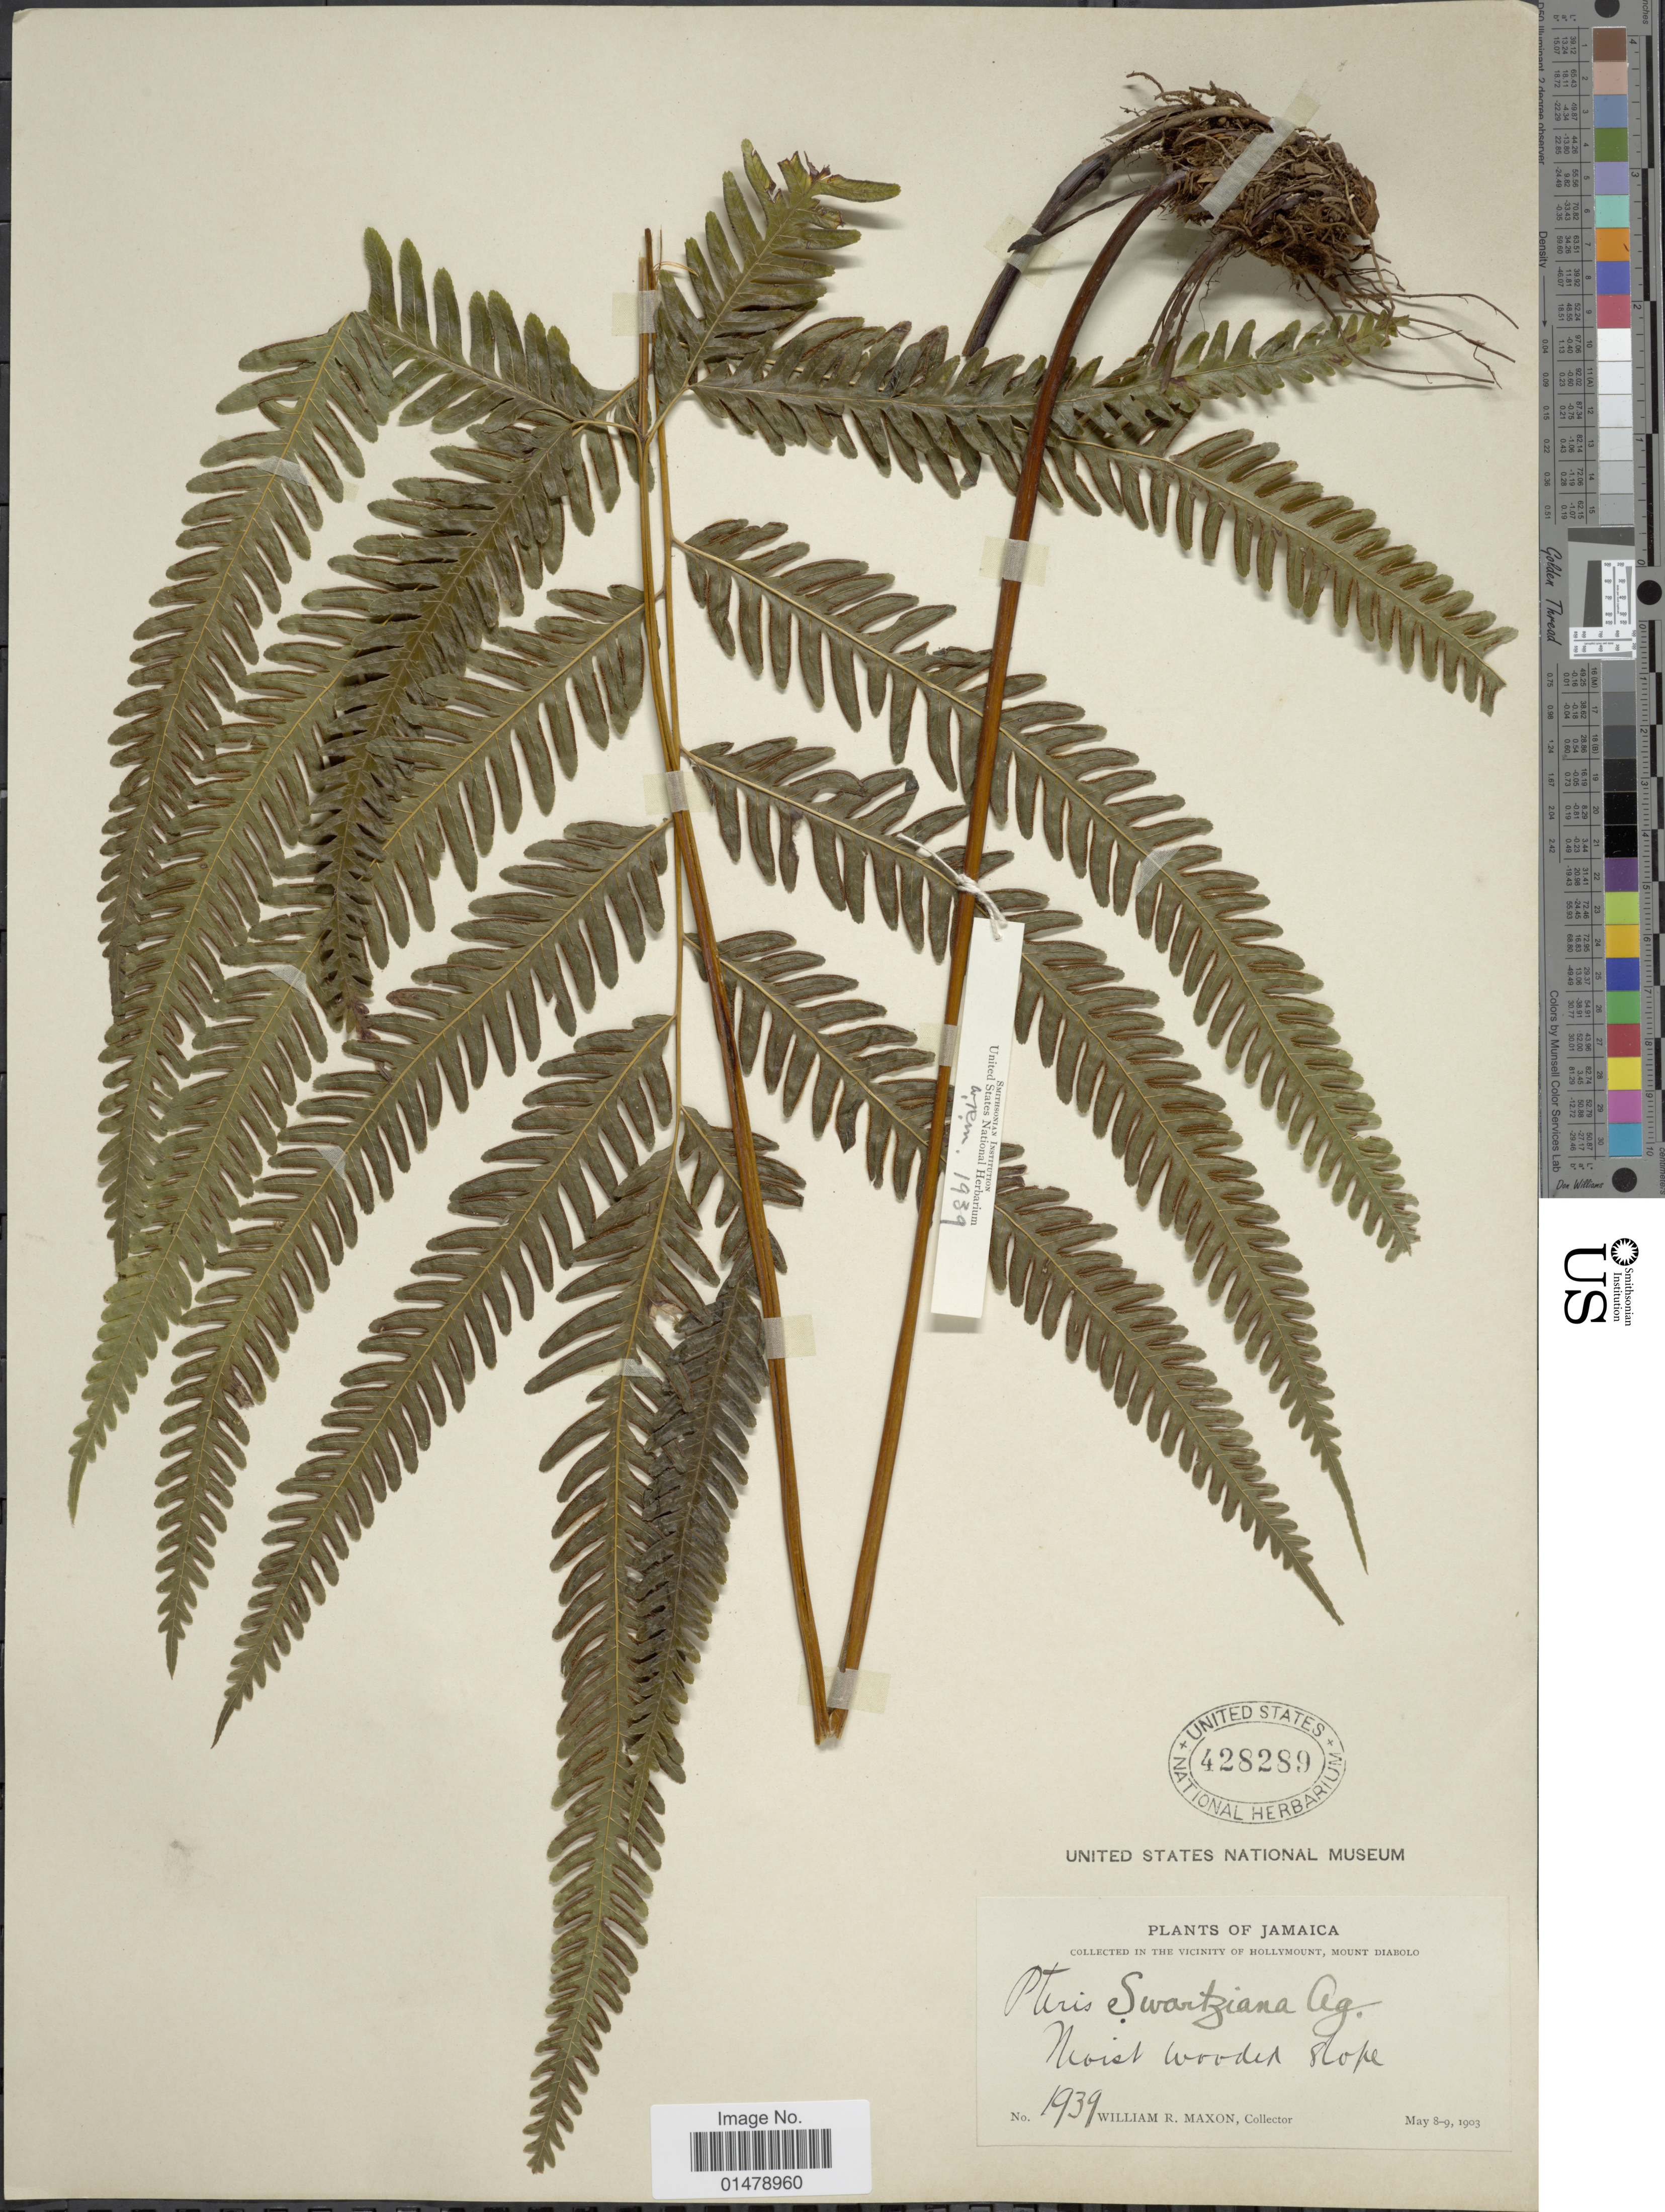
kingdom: Plantae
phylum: Tracheophyta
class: Polypodiopsida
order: Polypodiales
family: Pteridaceae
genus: Pteris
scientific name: Pteris swartziana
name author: J. Agardh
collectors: W. R. Maxon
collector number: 1939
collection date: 1903-05-08/1903-05-09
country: Jamaica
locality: In the vicinity of Hollymount, Mount Diabolo.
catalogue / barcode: US 428289